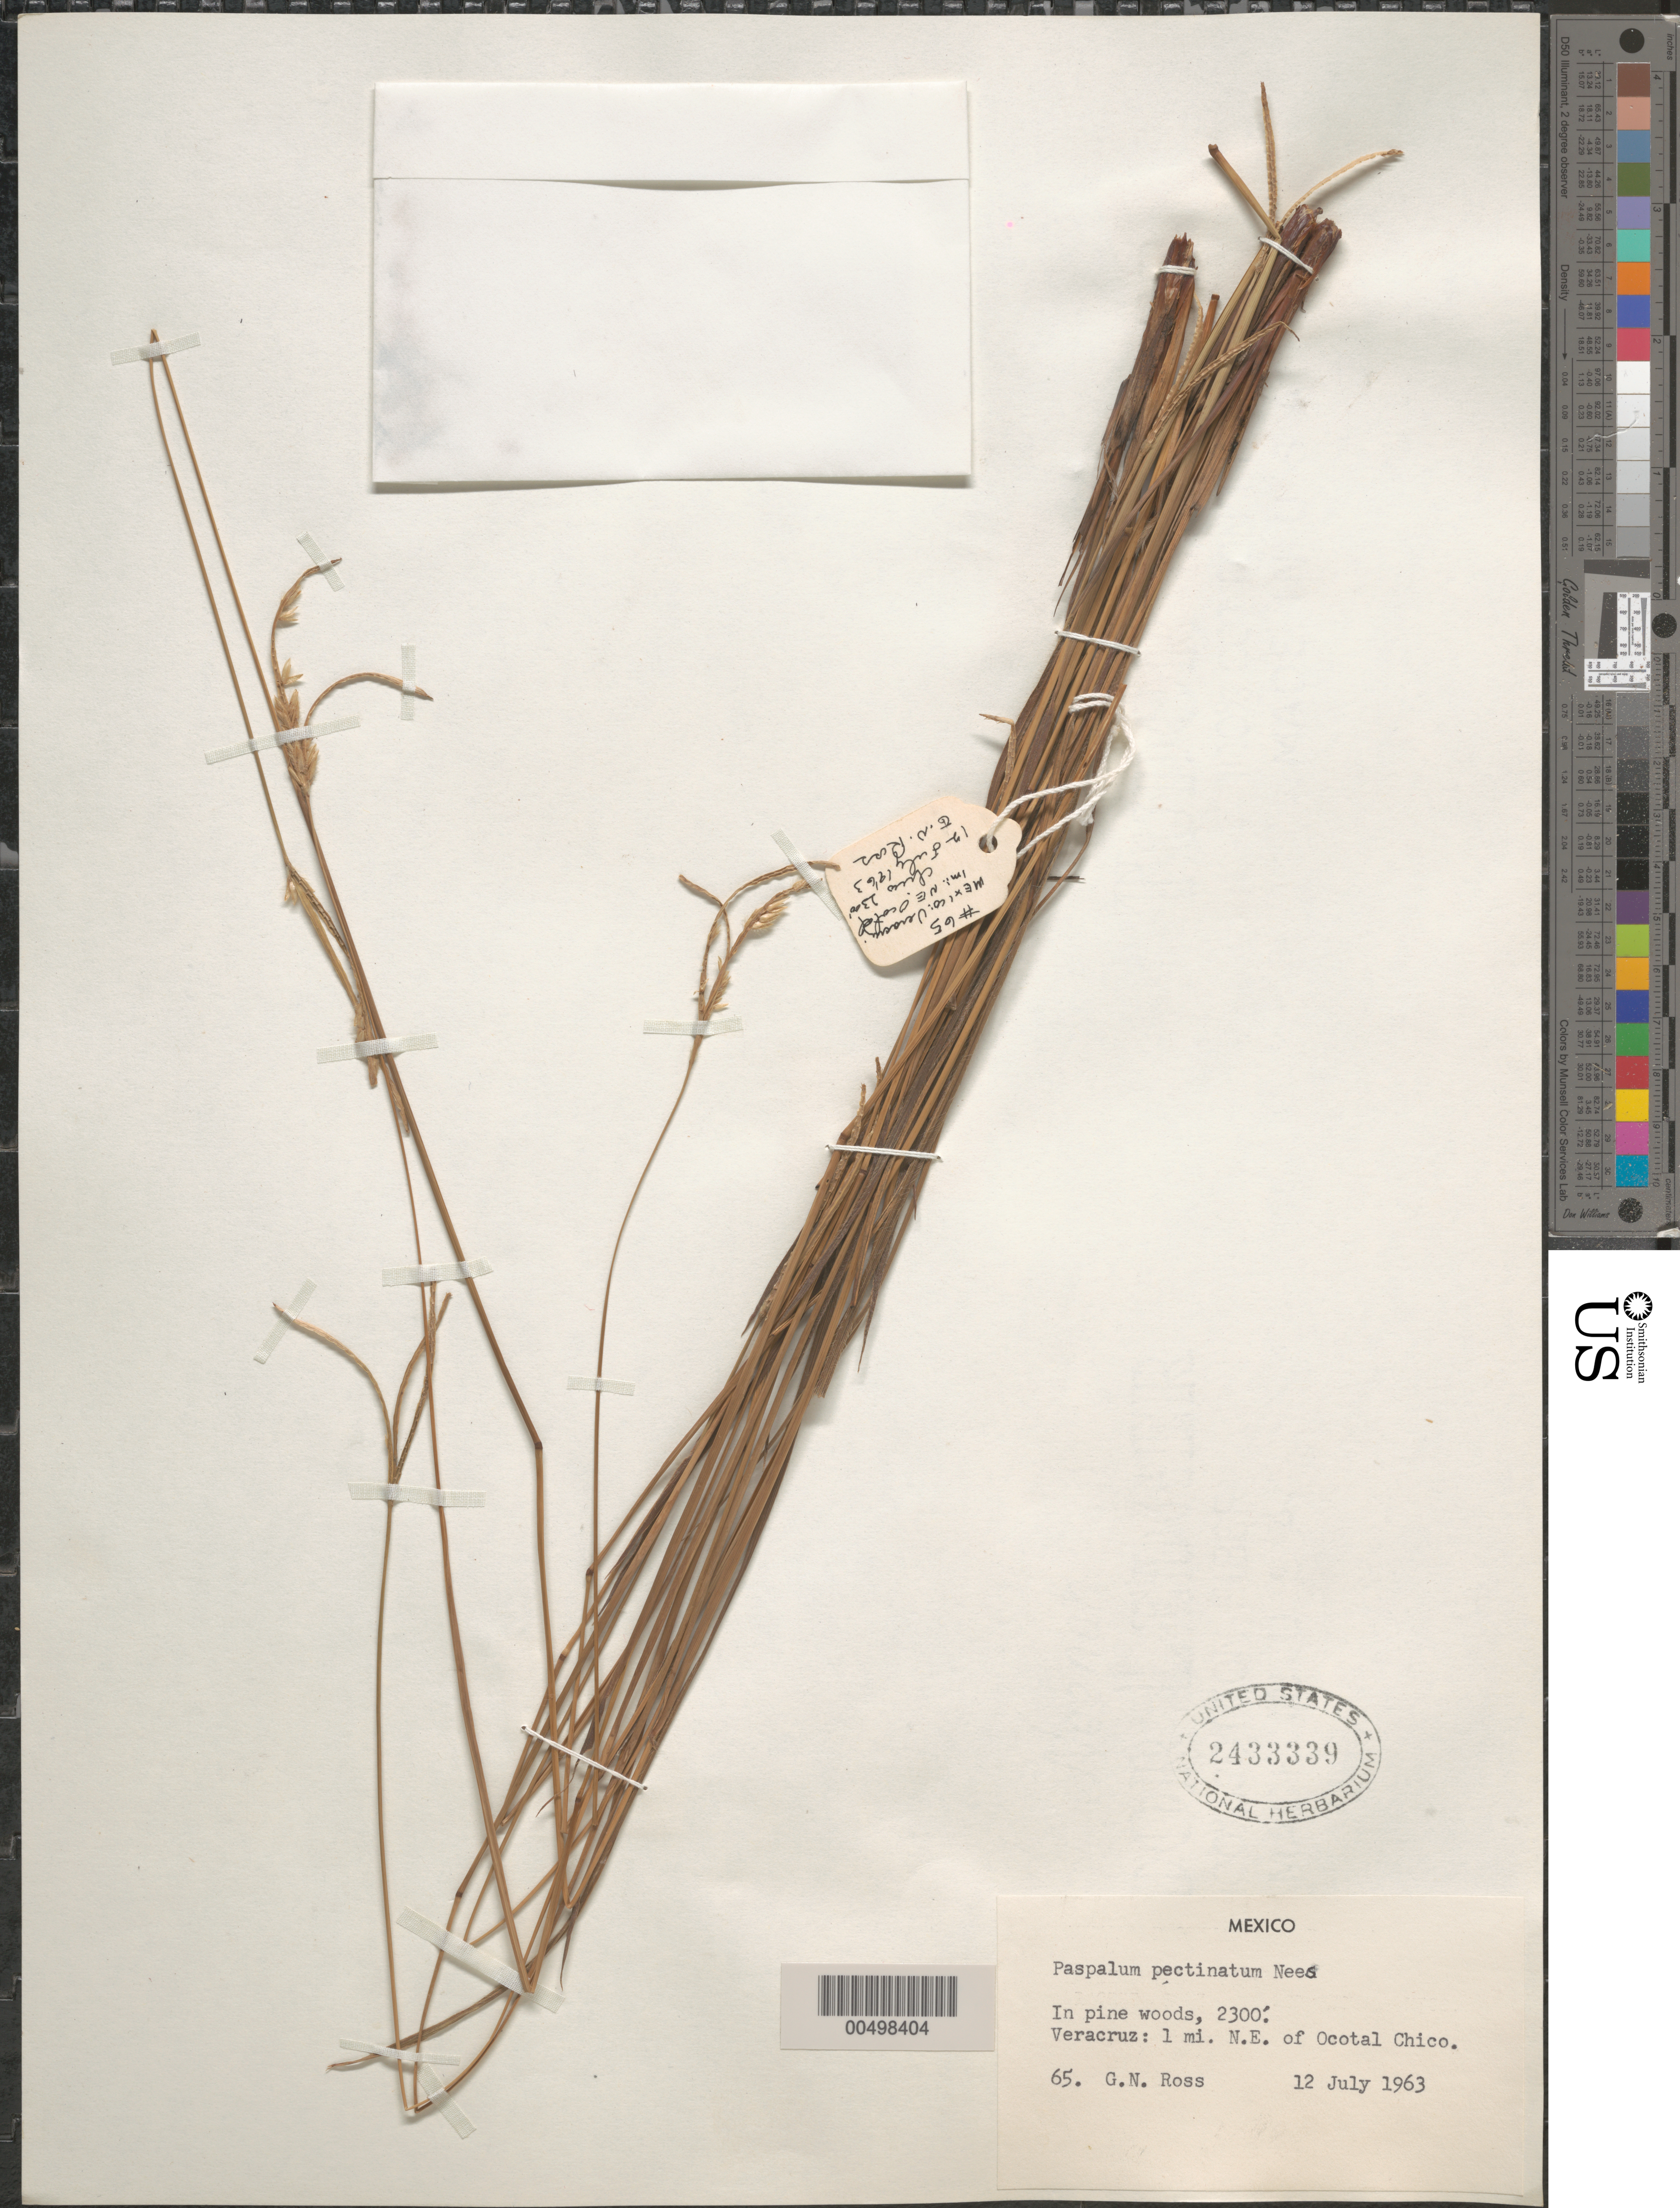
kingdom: Plantae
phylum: Tracheophyta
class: Liliopsida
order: Poales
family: Poaceae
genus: Paspalum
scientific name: Paspalum pectinatum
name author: Nees ex Trin.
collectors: G. N. Ross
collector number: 65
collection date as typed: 12 Jul 1963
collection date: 1963-07-12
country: Mexico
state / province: Veracruz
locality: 1 mi NE of Ocotal Chico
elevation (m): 701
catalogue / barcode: US 2433339